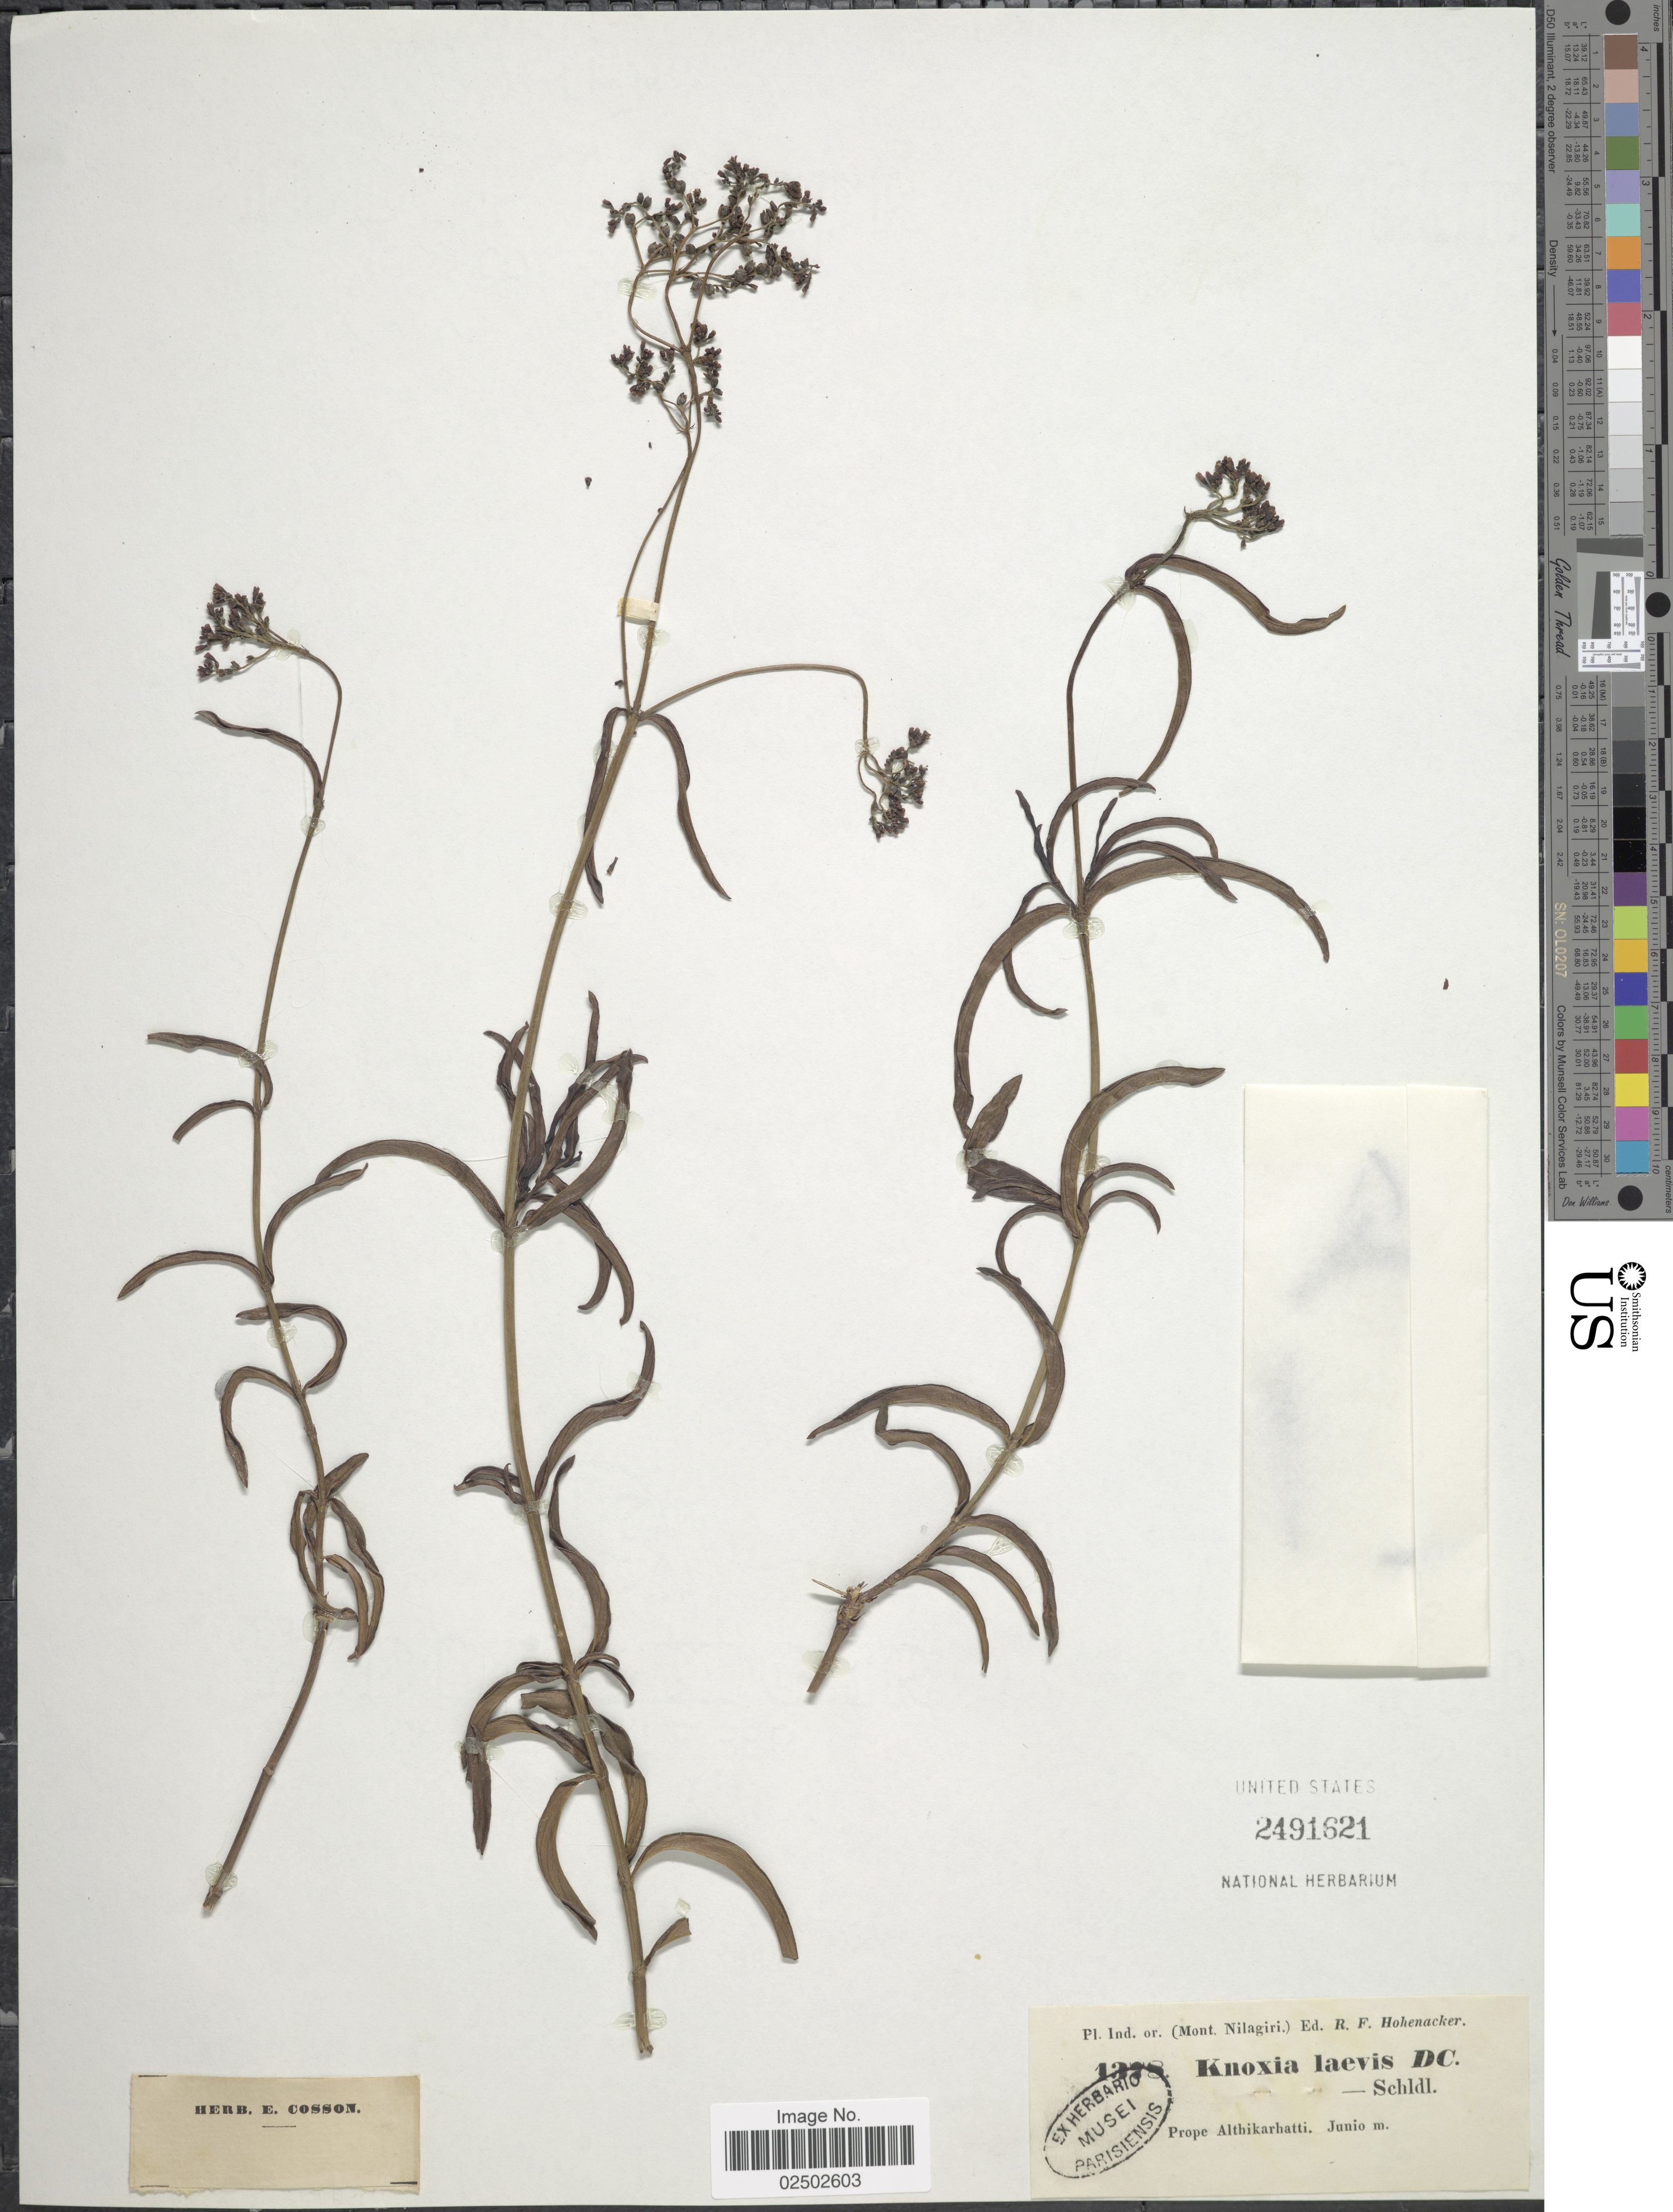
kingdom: Plantae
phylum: Tracheophyta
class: Magnoliopsida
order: Gentianales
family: Rubiaceae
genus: Knoxia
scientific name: Knoxia laevis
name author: (Roxb.) DC.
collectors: R. F. Hohenacker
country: India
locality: Ind. or. (Mont. Nilagiri). Prope Althikarhatti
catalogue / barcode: US 2491621